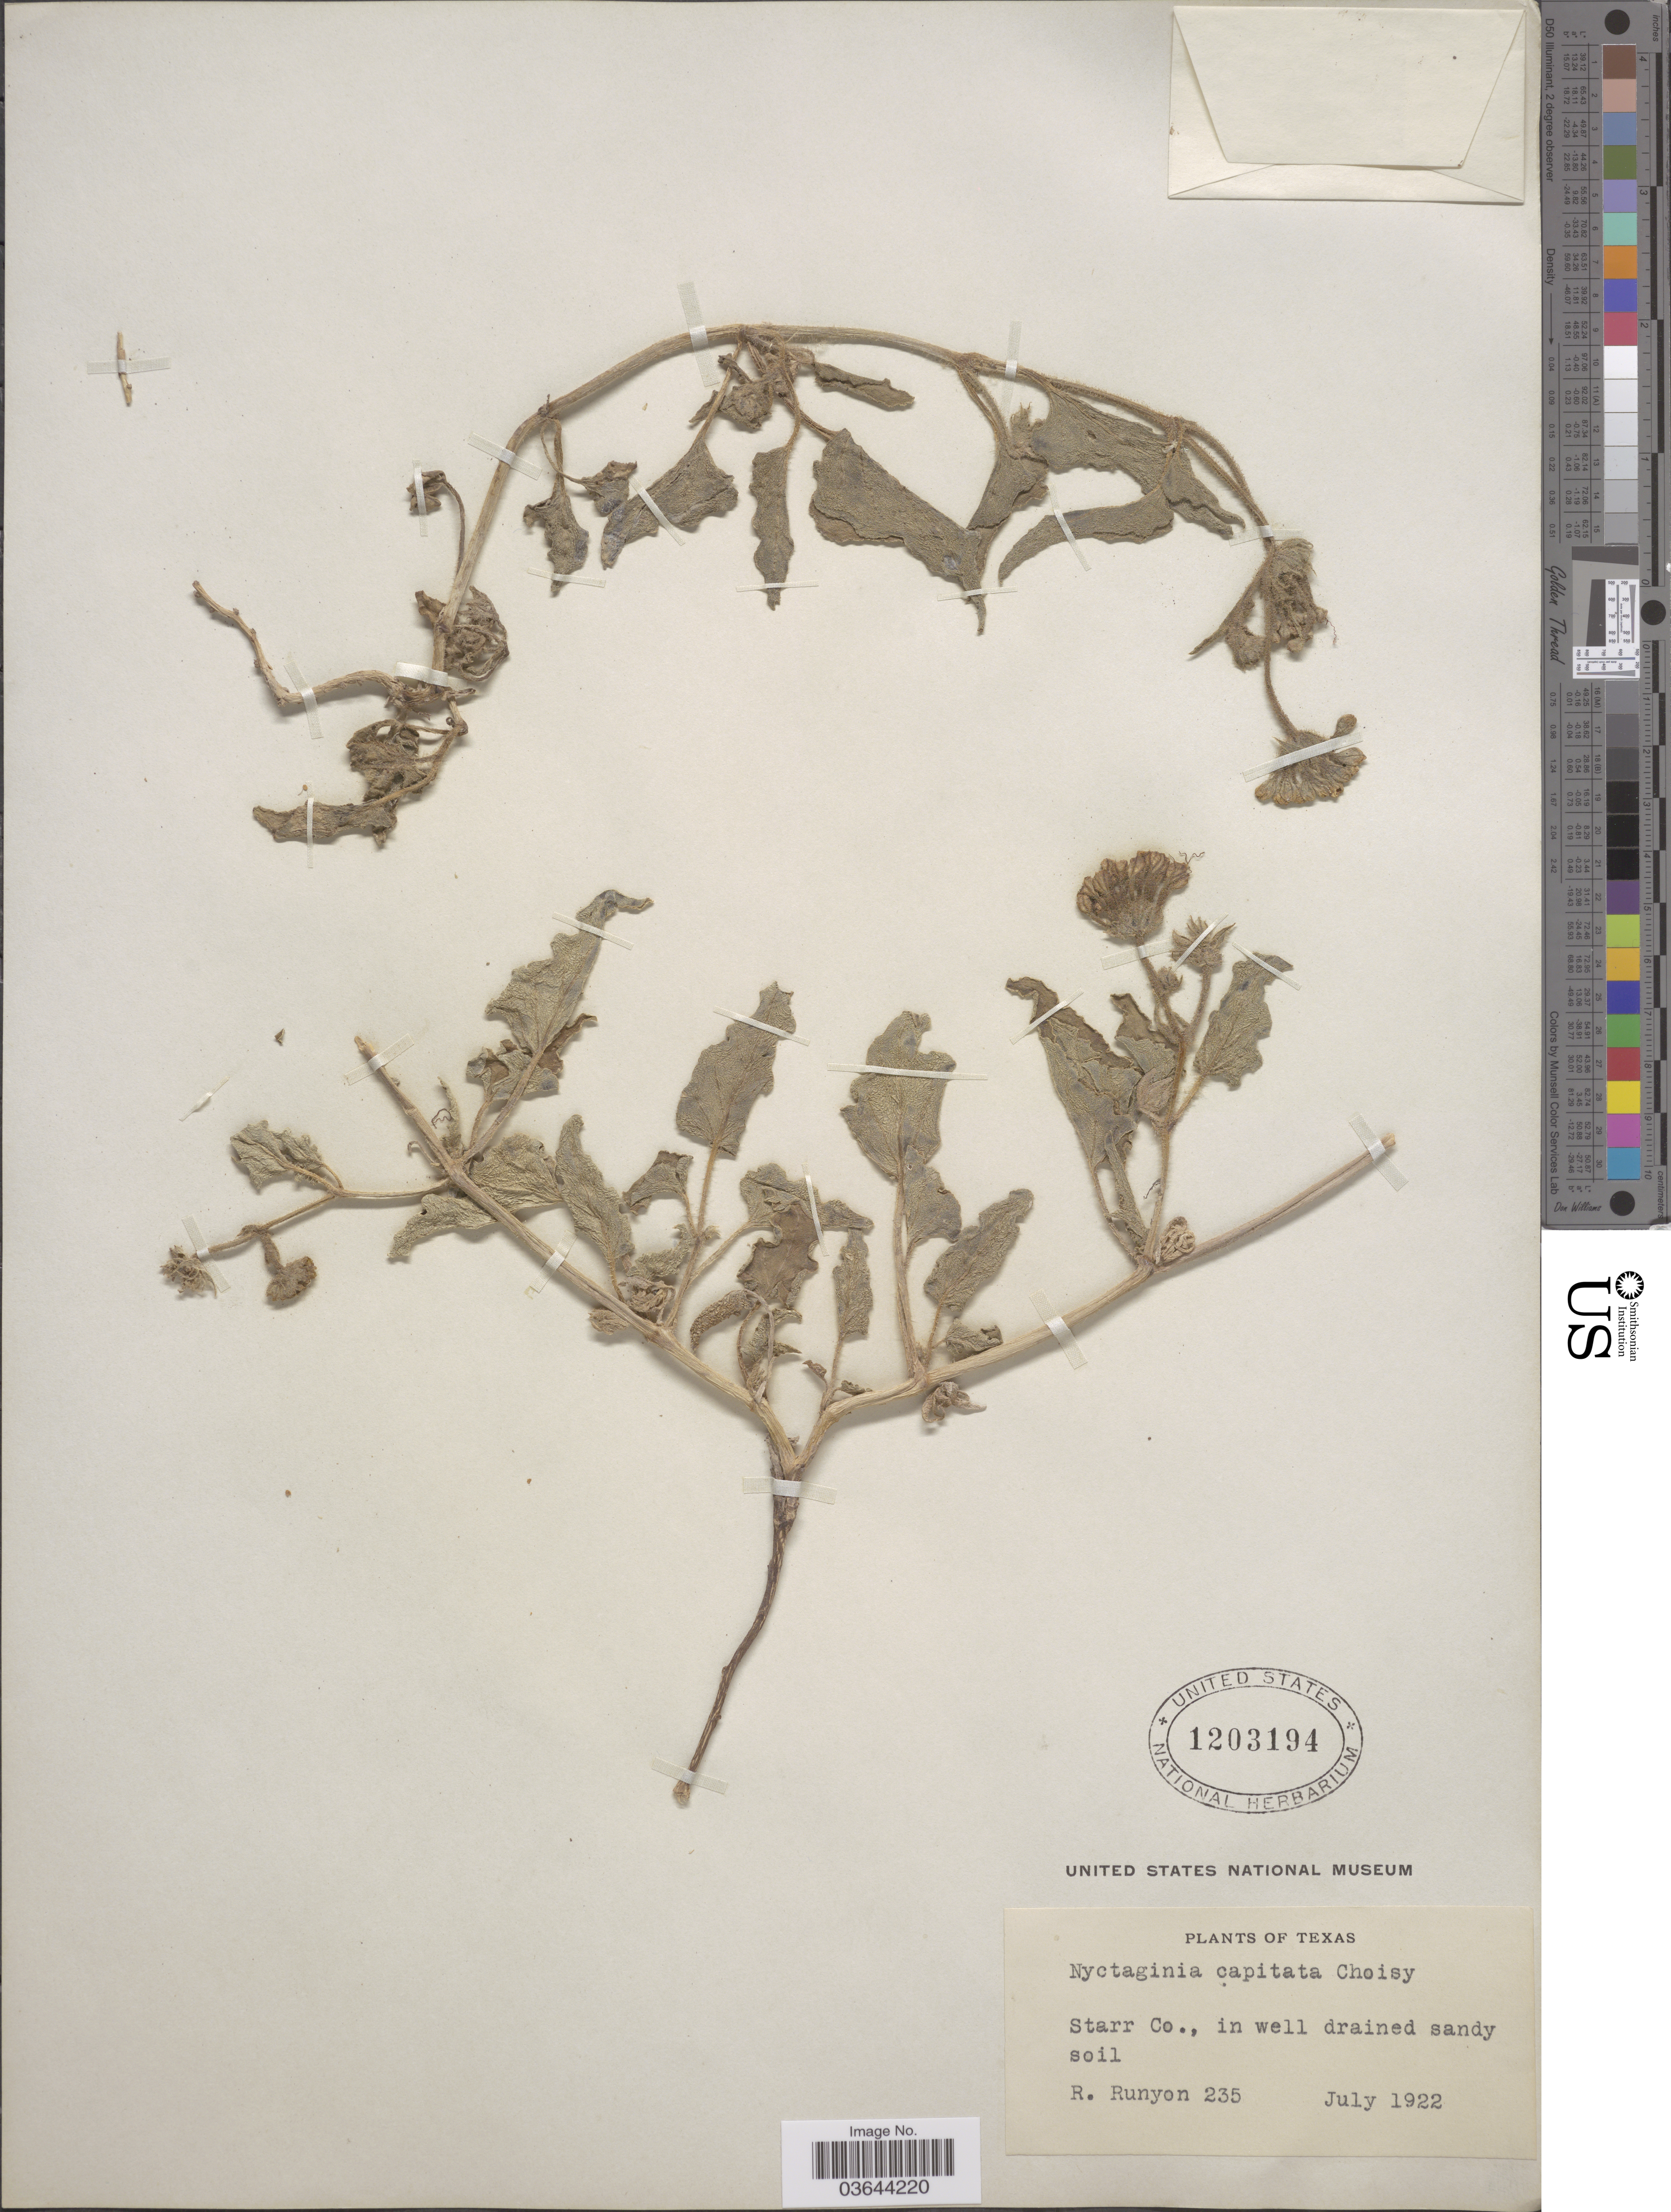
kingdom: Plantae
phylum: Tracheophyta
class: Magnoliopsida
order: Caryophyllales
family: Nyctaginaceae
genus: Nyctaginia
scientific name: Nyctaginia capitata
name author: Choisy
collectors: R. Runyon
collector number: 235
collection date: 1922-07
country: United States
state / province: Texas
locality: Starr Co.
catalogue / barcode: US 1203194